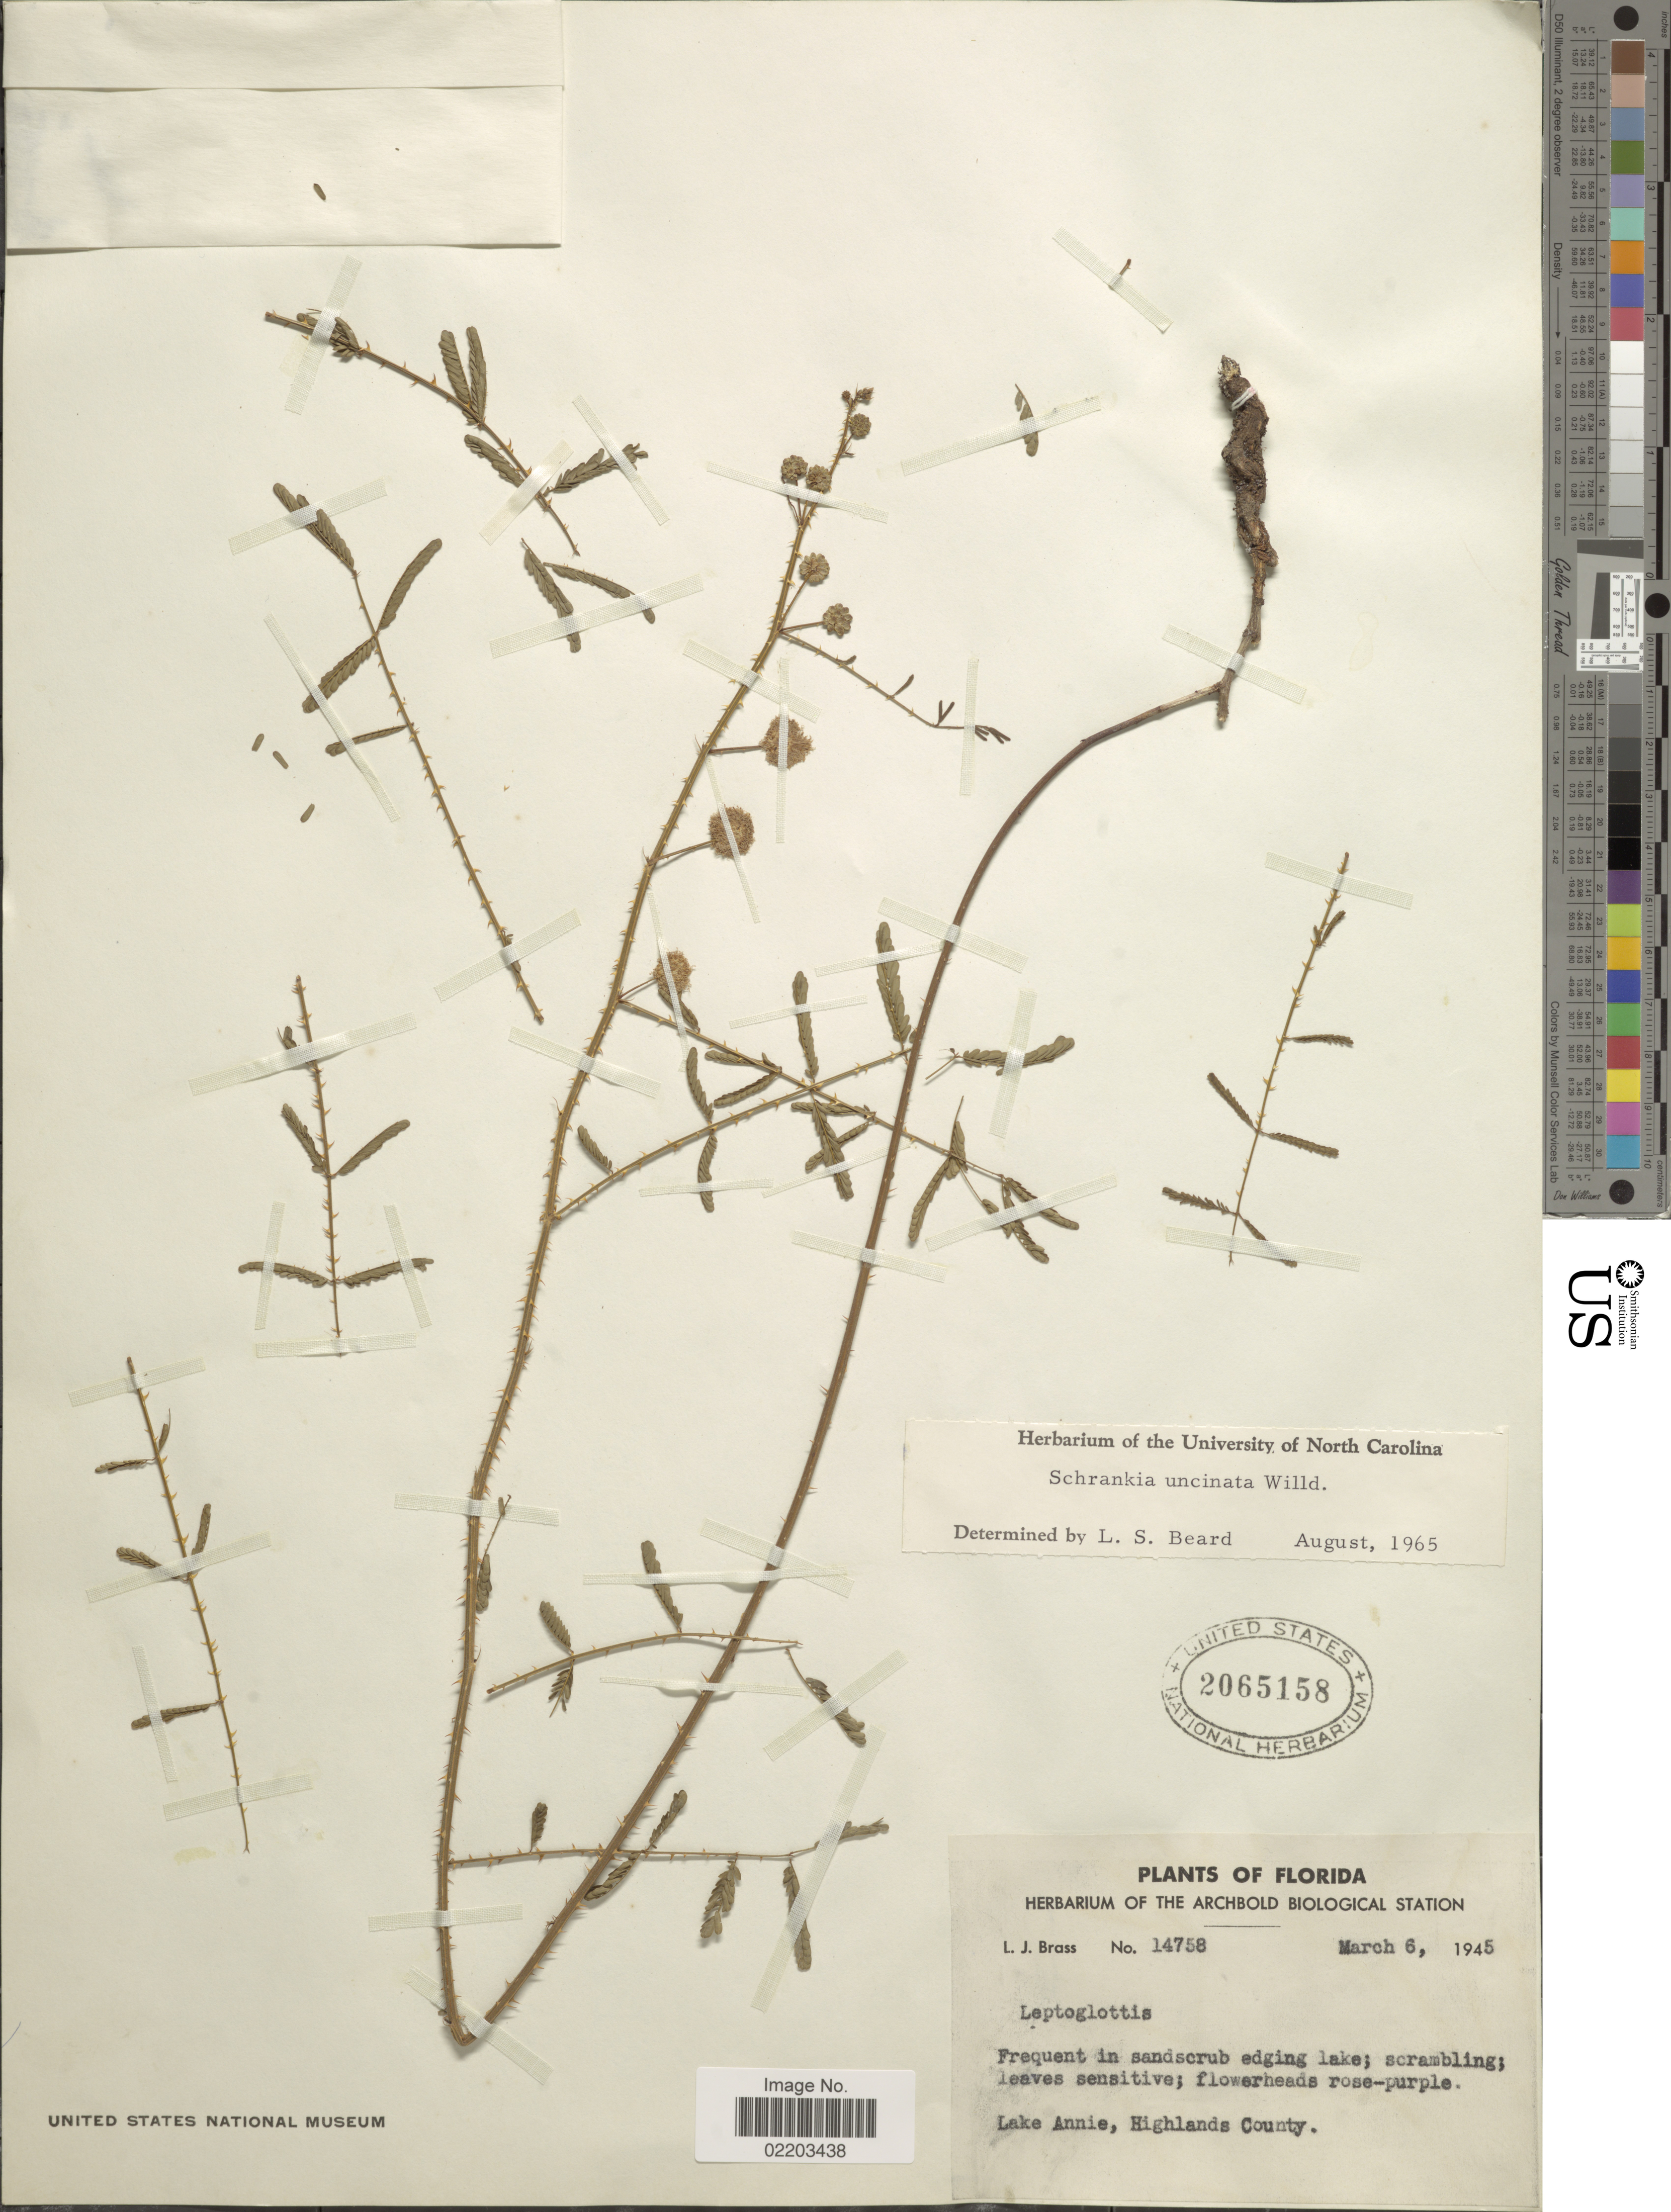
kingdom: Plantae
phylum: Tracheophyta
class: Magnoliopsida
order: Fabales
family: Fabaceae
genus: Mimosa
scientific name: Mimosa floridana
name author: (Chapm.) Weakley & Flores-Cruz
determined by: Strong, M. T., (US), Smithsonian Institution - National Museum of Natural History (UNITED STATES)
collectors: L. J. Brass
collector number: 14758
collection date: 1945-03-06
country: United States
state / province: Florida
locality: Lake Annie, Highlands County; Frequent in sandscrub edging lake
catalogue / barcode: US 2065158